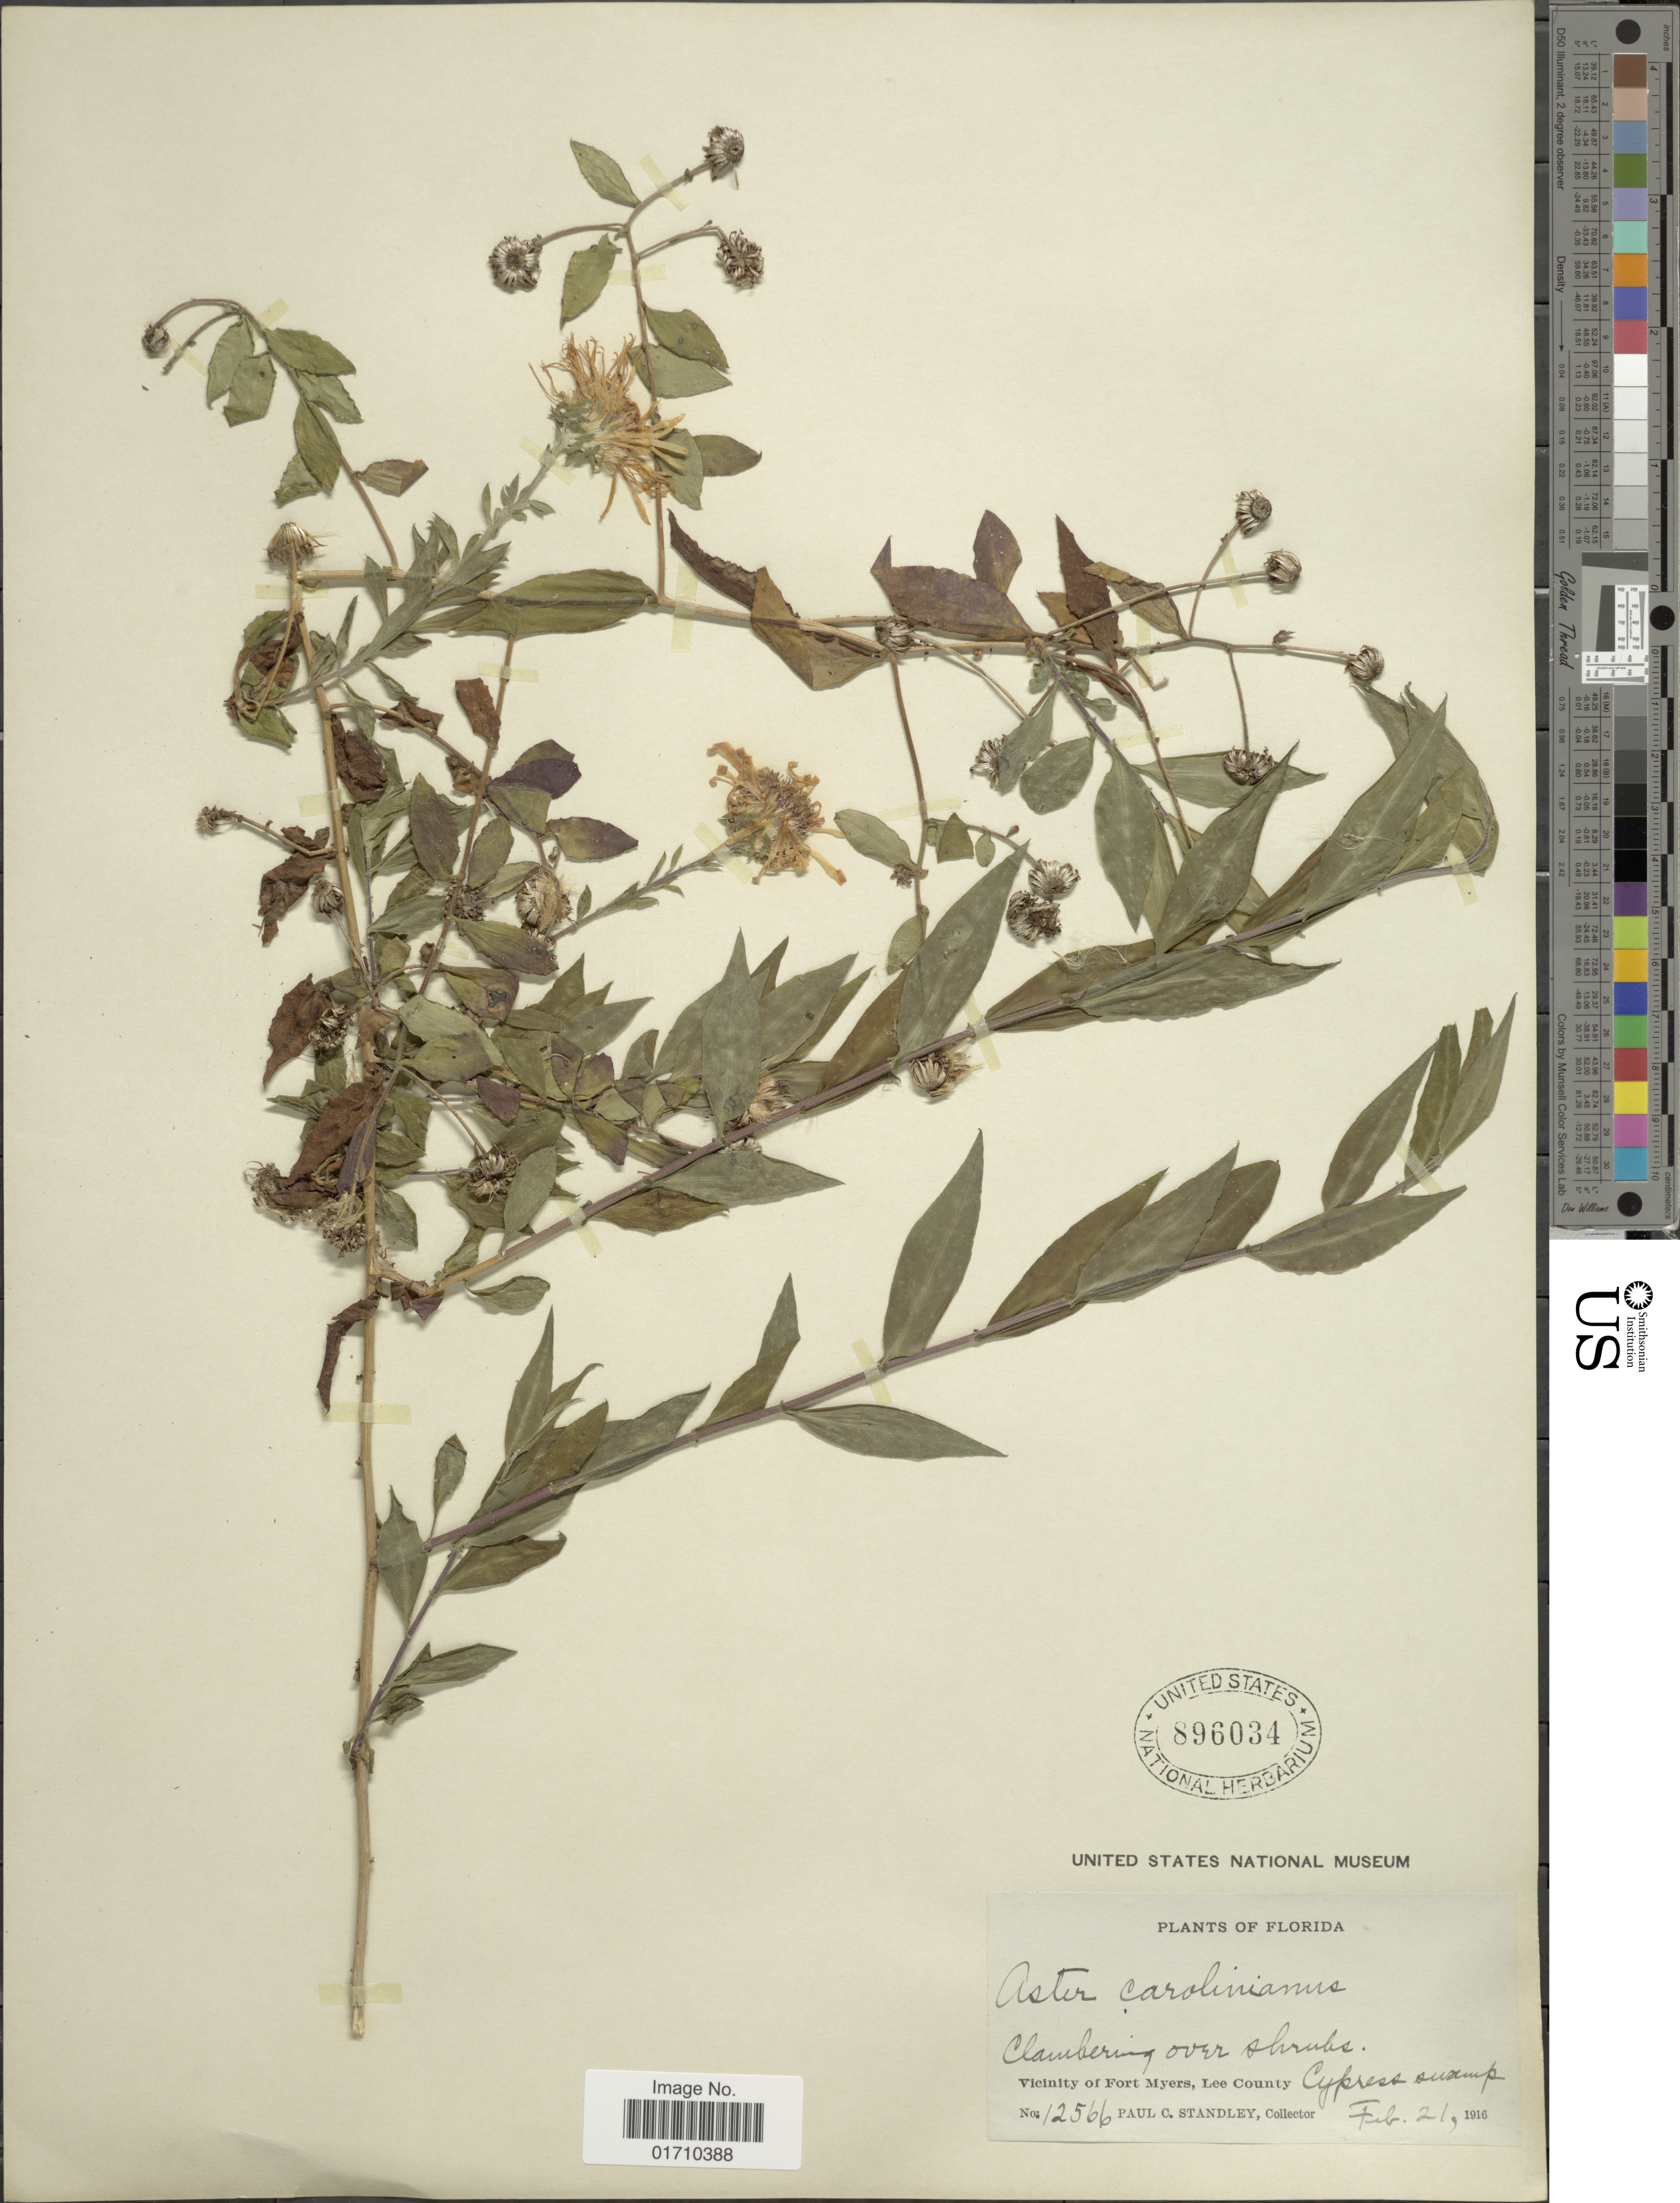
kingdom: Plantae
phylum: Tracheophyta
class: Magnoliopsida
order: Asterales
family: Asteraceae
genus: Ampelaster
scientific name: Ampelaster carolinianus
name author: (Walter) G.L. Nesom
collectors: P. C. Standley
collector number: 12566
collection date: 1916-02-21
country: United States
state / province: Florida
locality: Clambering over shrubs, Vicinity of Myers, Lee County, Cypress swamp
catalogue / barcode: US 896034